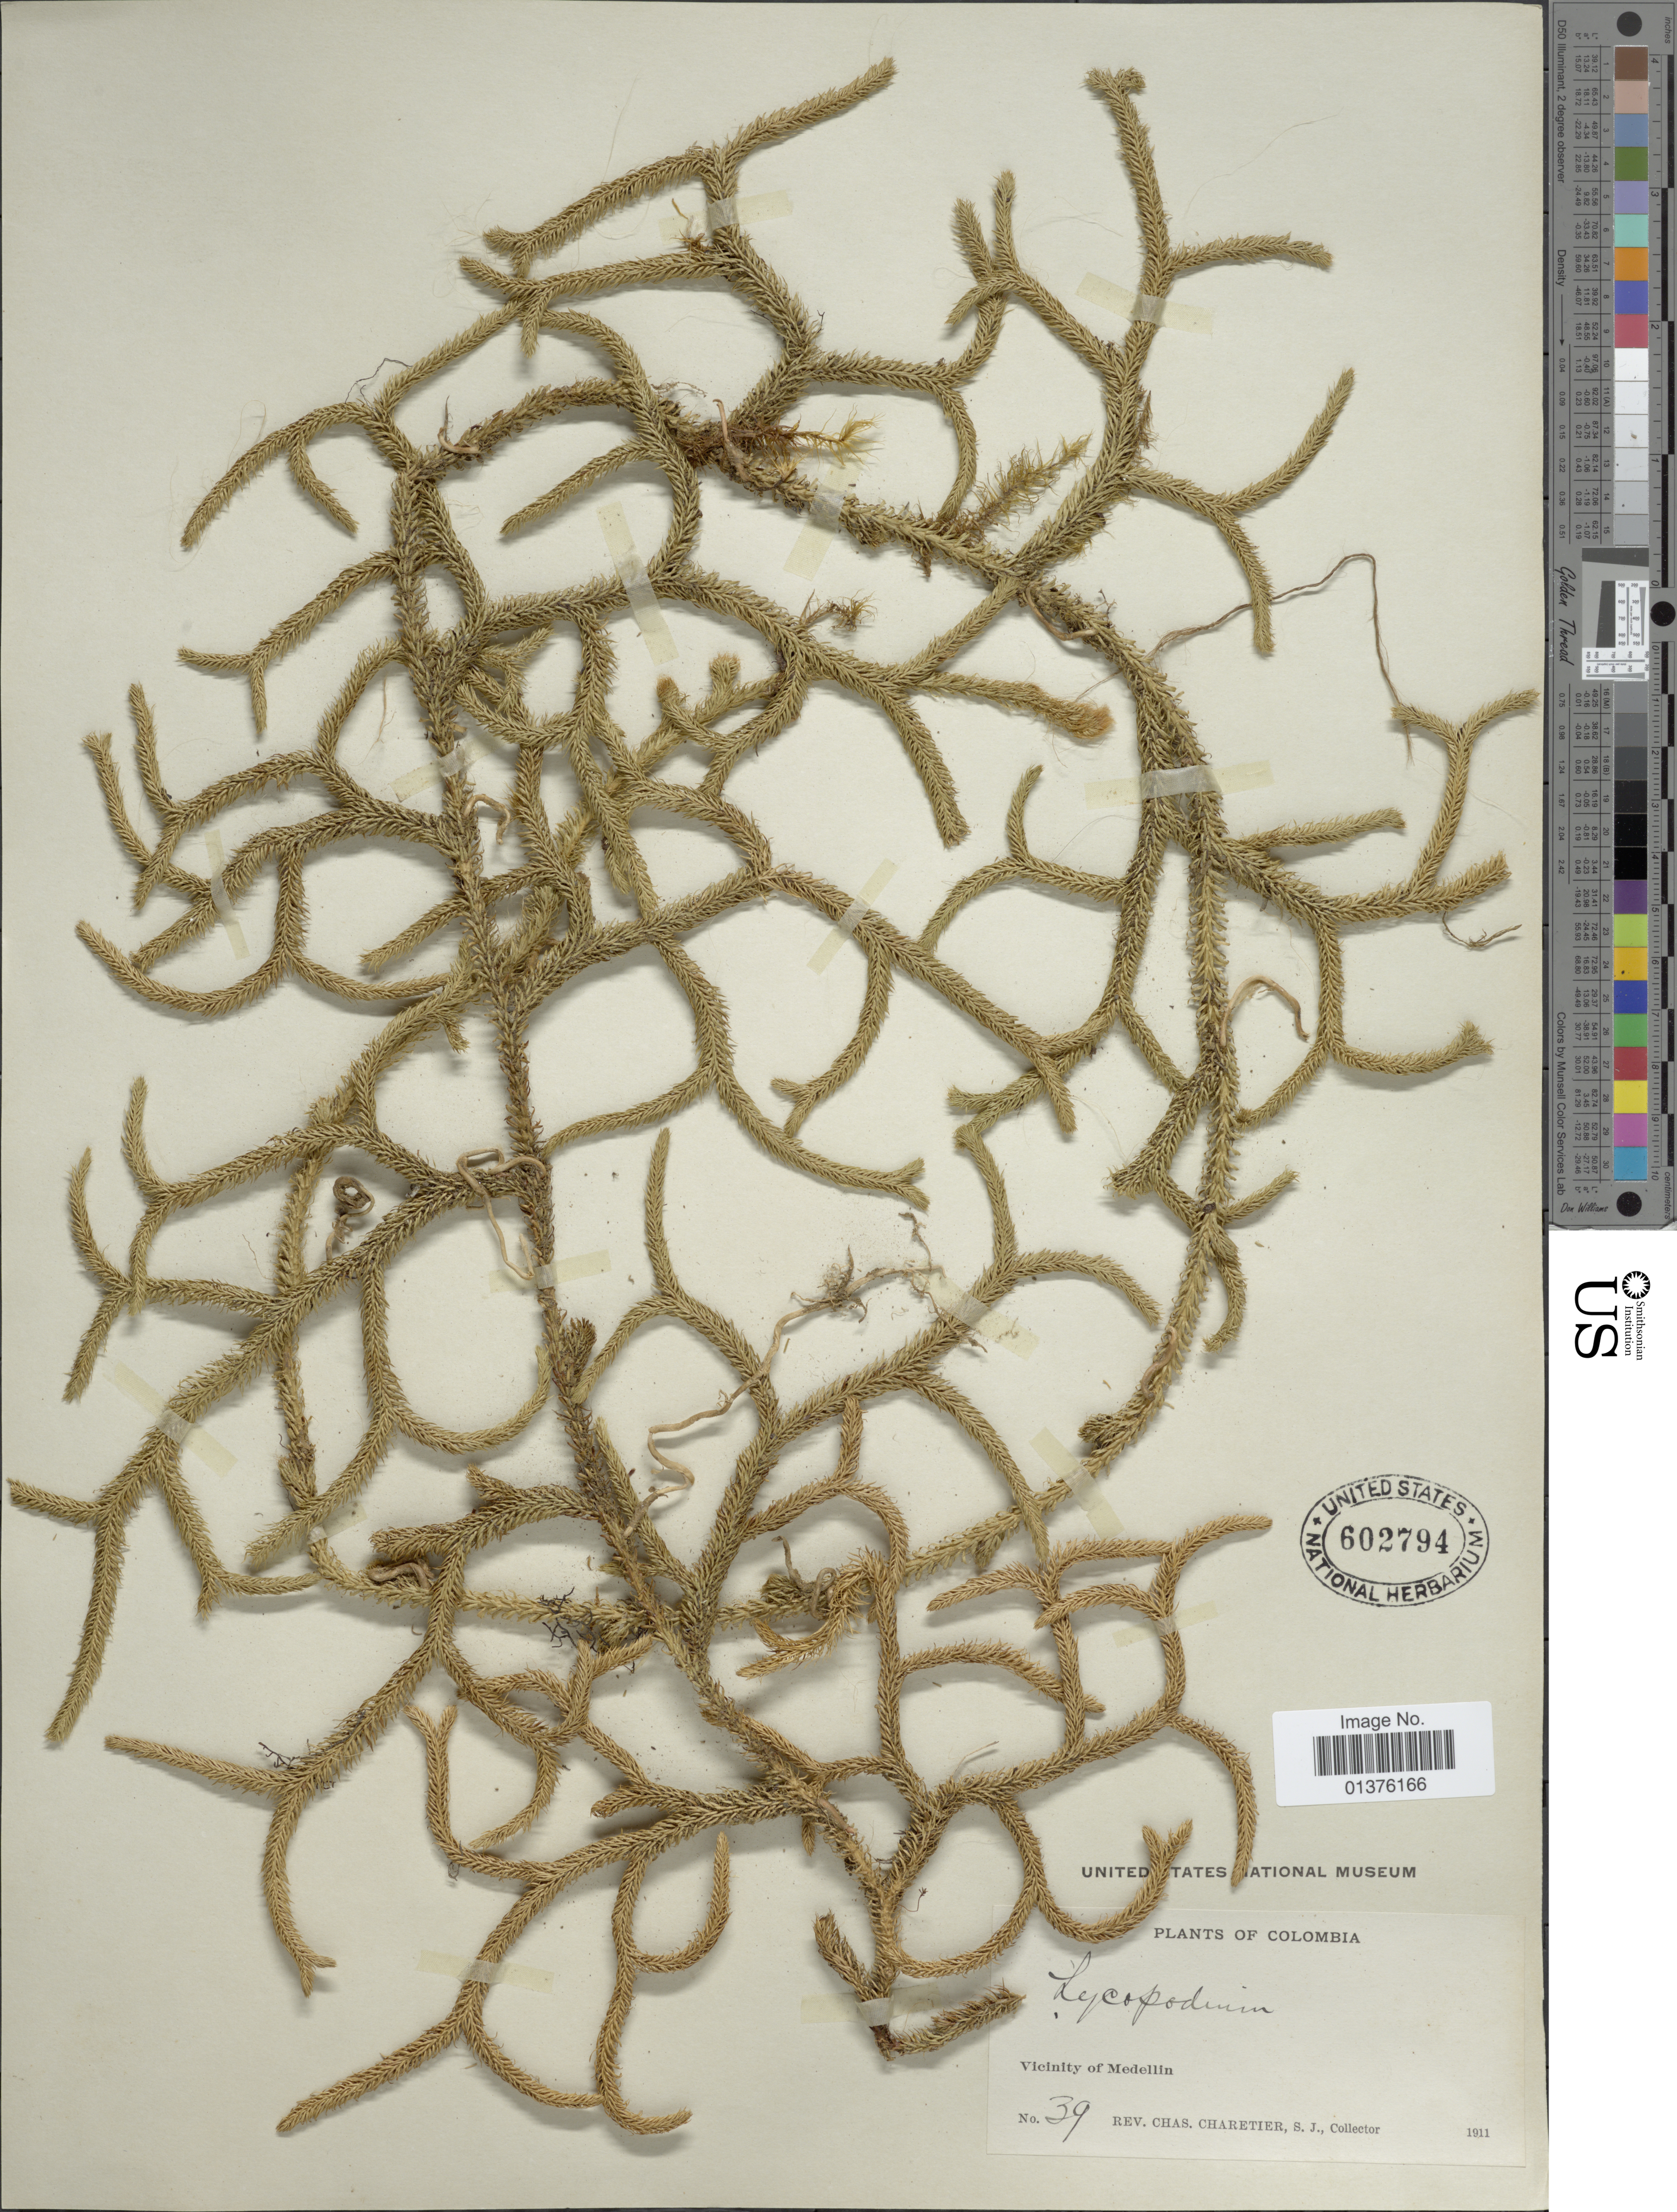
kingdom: Plantae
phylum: Tracheophyta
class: Lycopodiopsida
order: Lycopodiales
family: Lycopodiaceae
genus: Lycopodium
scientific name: Lycopodium clavatum subsp. clavatum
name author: L.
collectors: C. Charetier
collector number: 39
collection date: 1911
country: Colombia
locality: Vicinity of Medelin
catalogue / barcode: US 602794